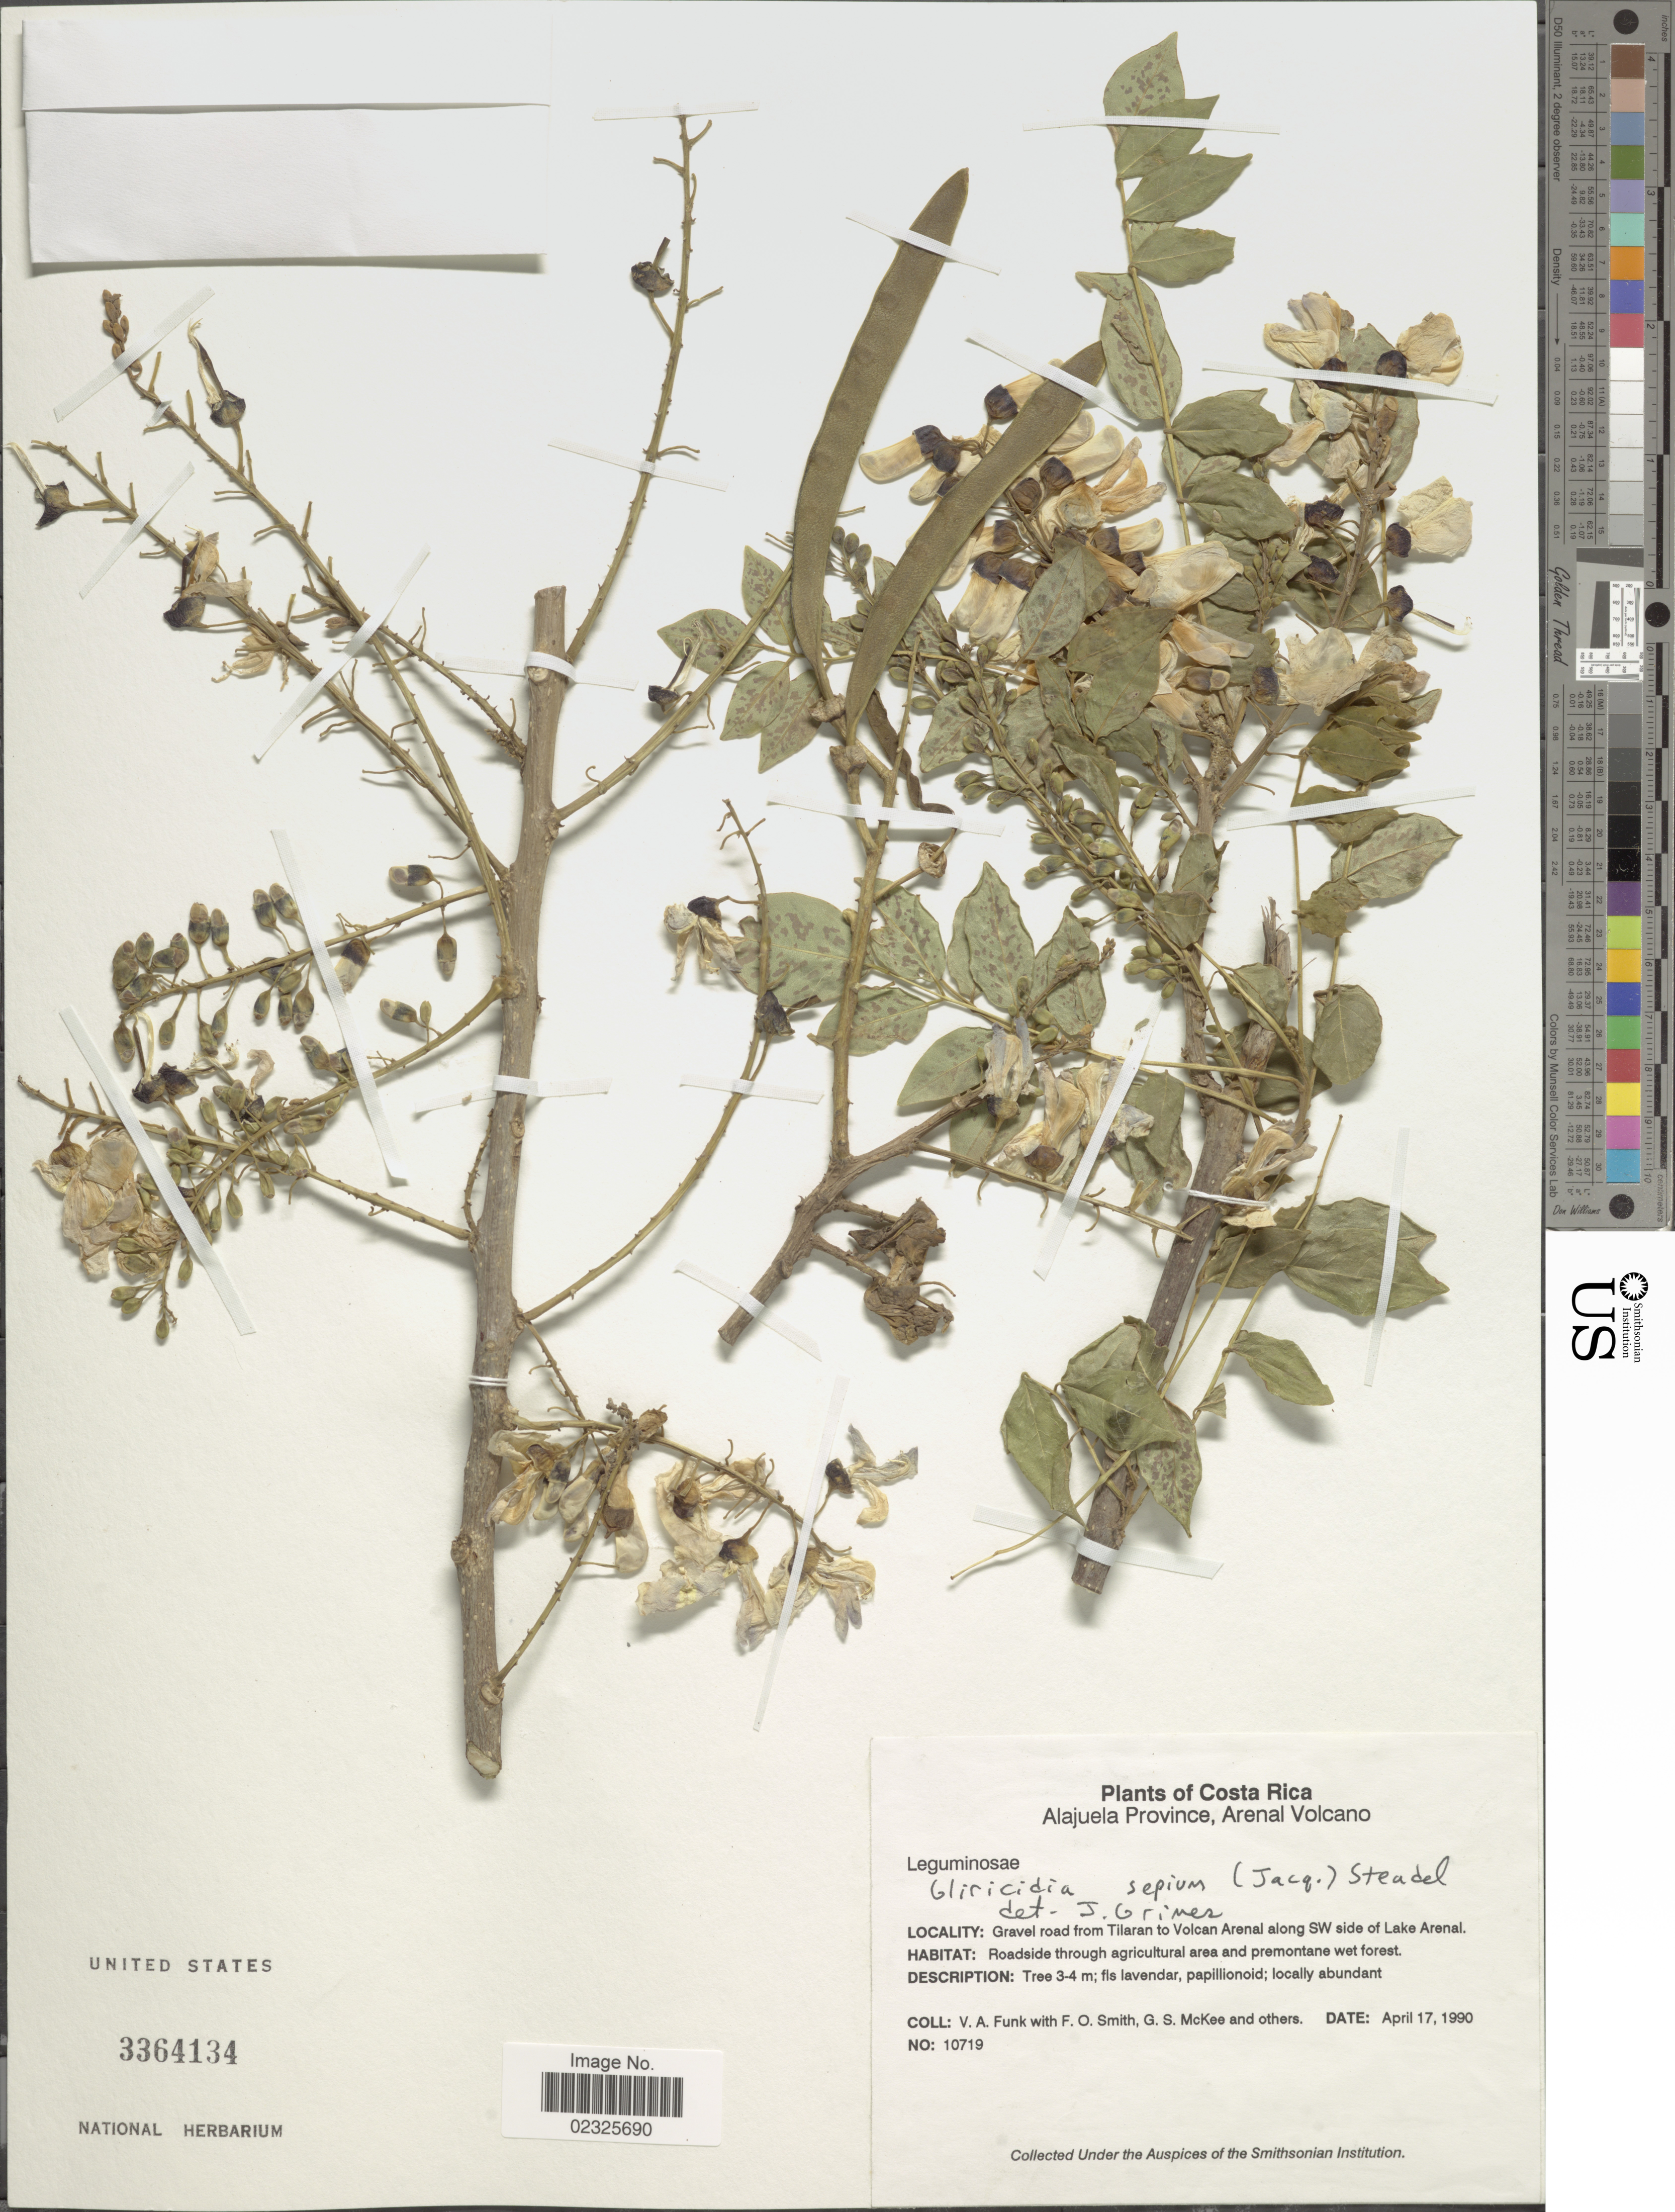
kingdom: Plantae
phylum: Tracheophyta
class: Magnoliopsida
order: Fabales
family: Fabaceae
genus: Gliricidia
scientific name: Gliricidia sepium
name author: (Jacq.) Kunth ex Walp.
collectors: V. Funk, F. Smith, G. S. McKee & et al.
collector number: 10719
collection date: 1990-04-17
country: Costa Rica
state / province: Alajuela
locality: Alajuela province, Arenal Volcano. Gravel road from Tilaran to Volcan Arenal along SW side of Lake Arenal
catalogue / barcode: US 3364134